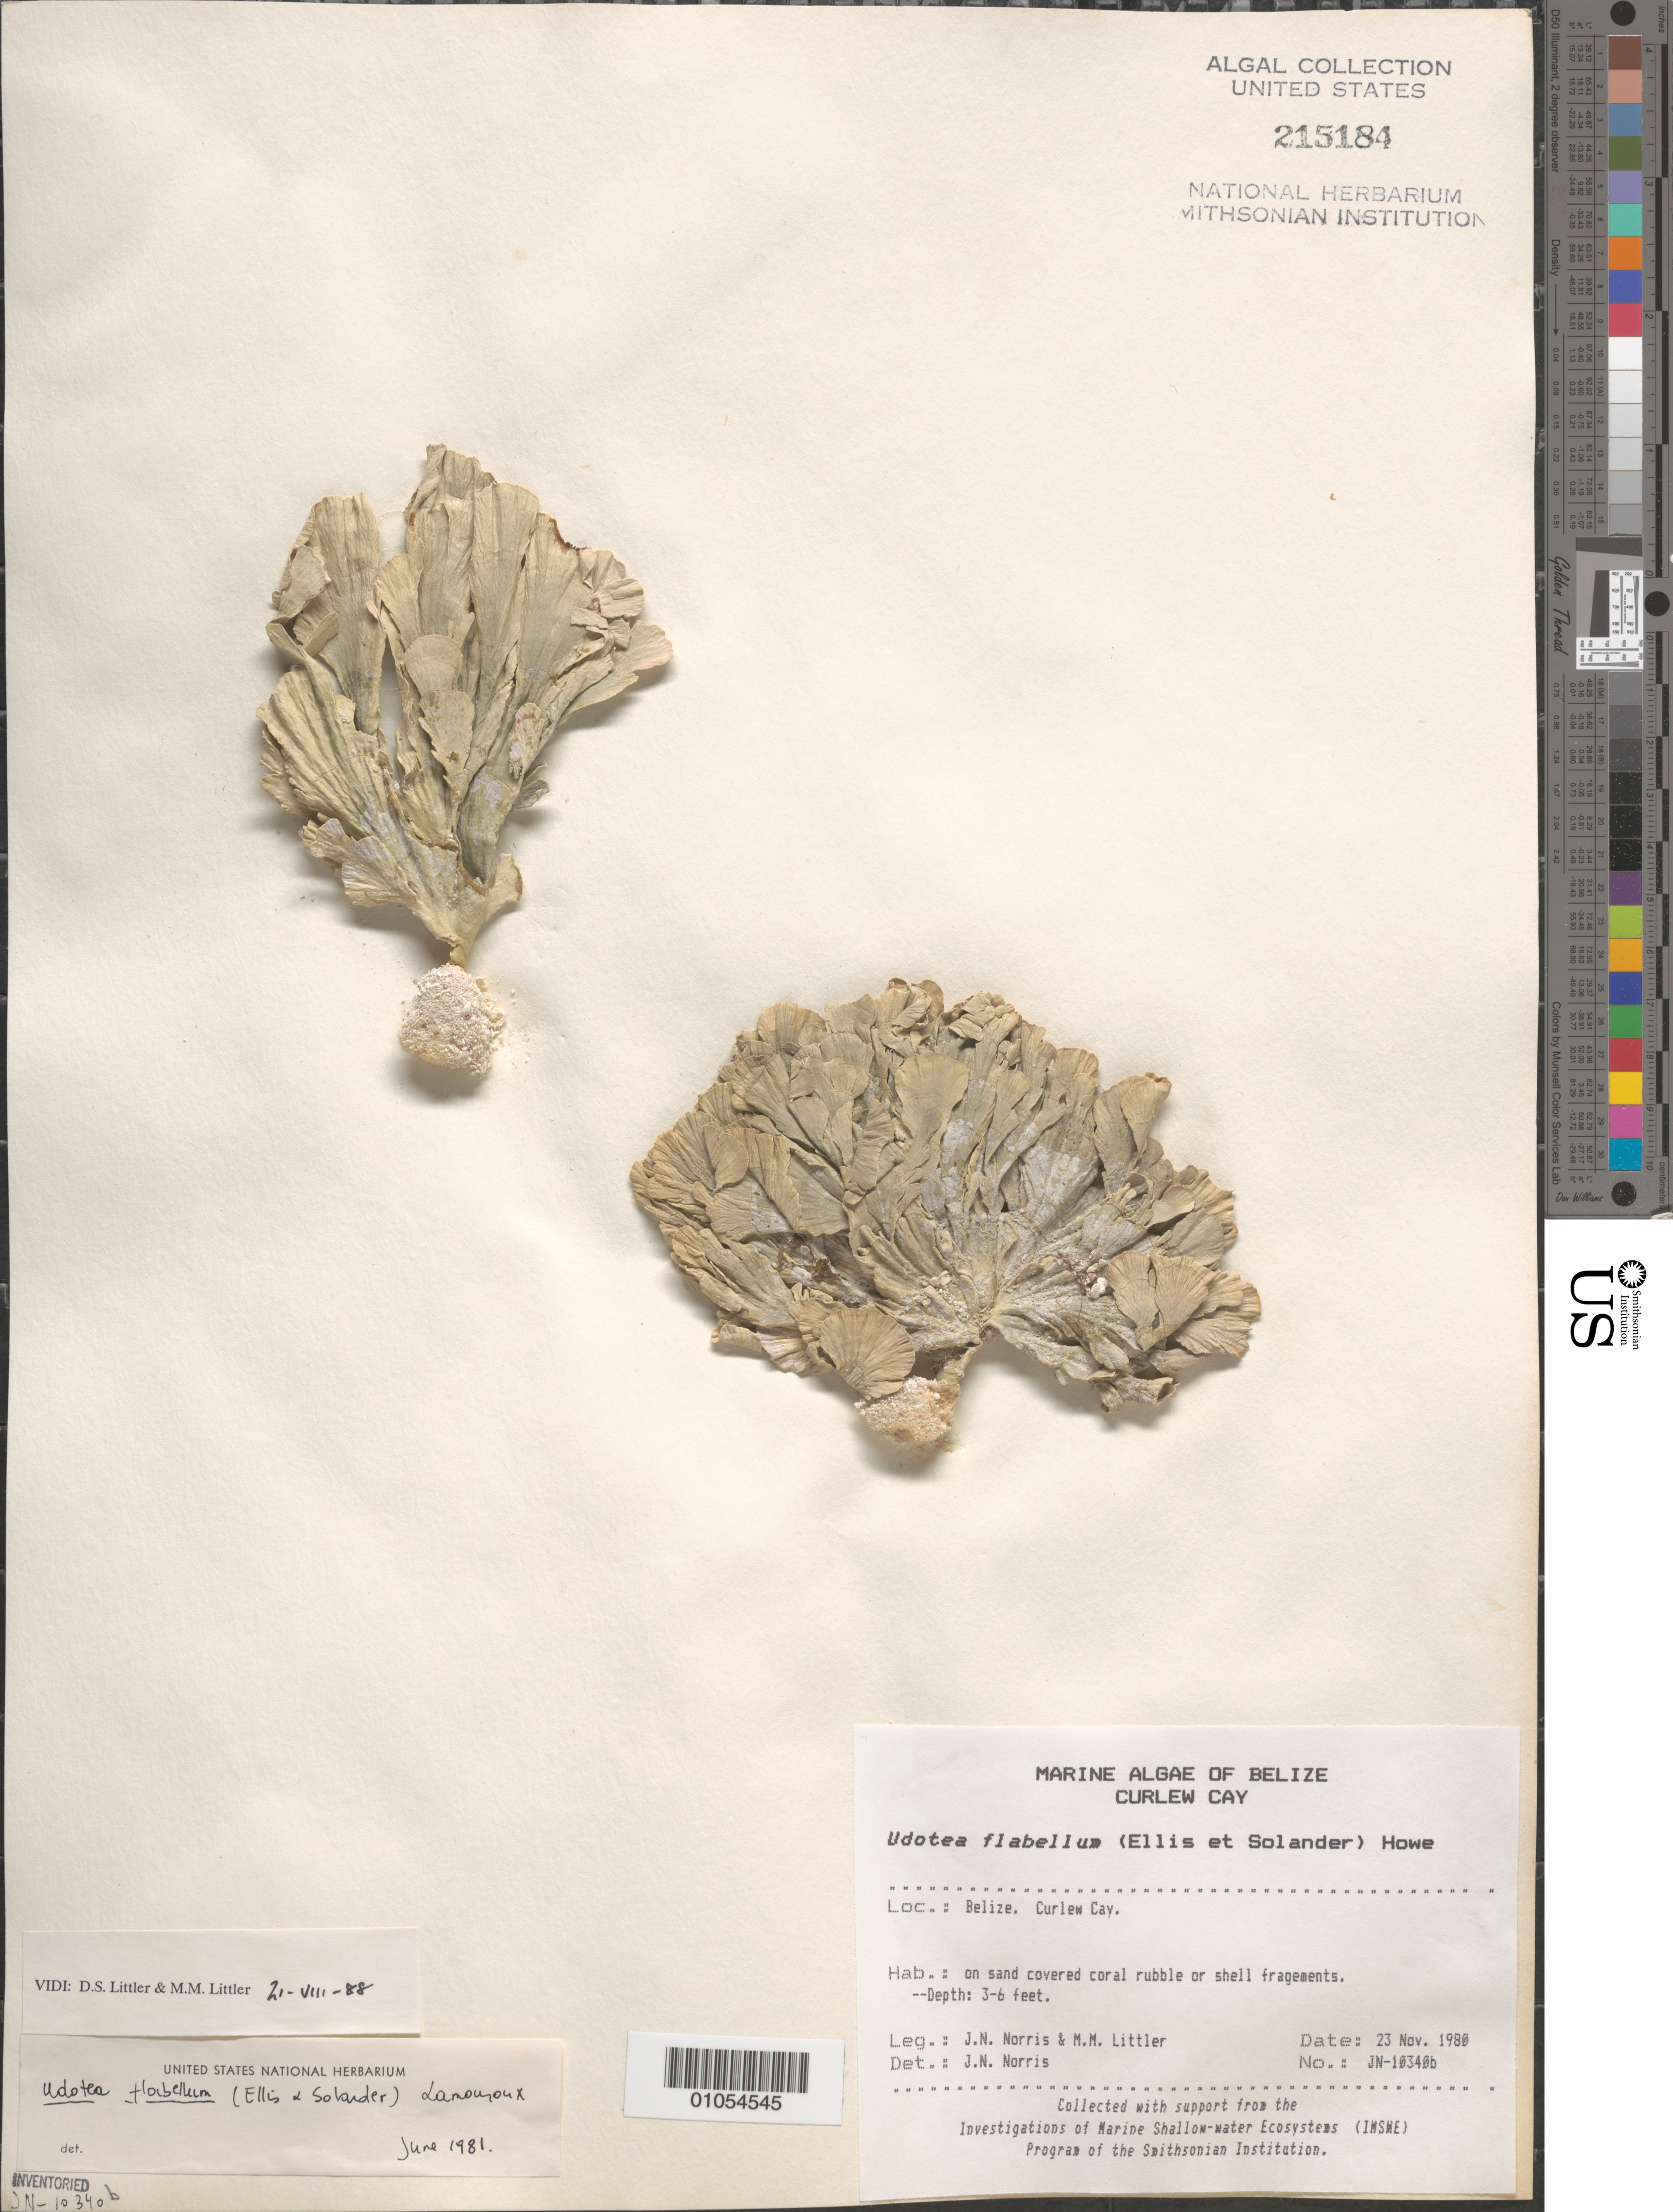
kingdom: Plantae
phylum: Chlorophyta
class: Ulvophyceae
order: Bryopsidales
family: Udoteaceae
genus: Udotea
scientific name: Udotea flabellum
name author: (J. Ellis & Sol.) M. Howe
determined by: Norris, James N.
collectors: J. N. Norris & M. M. Littler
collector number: JN-10340B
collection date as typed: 23 Nov 1980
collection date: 1980-11-23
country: Belize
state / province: Stann Creek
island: Curlew Cay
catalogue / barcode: US 215184